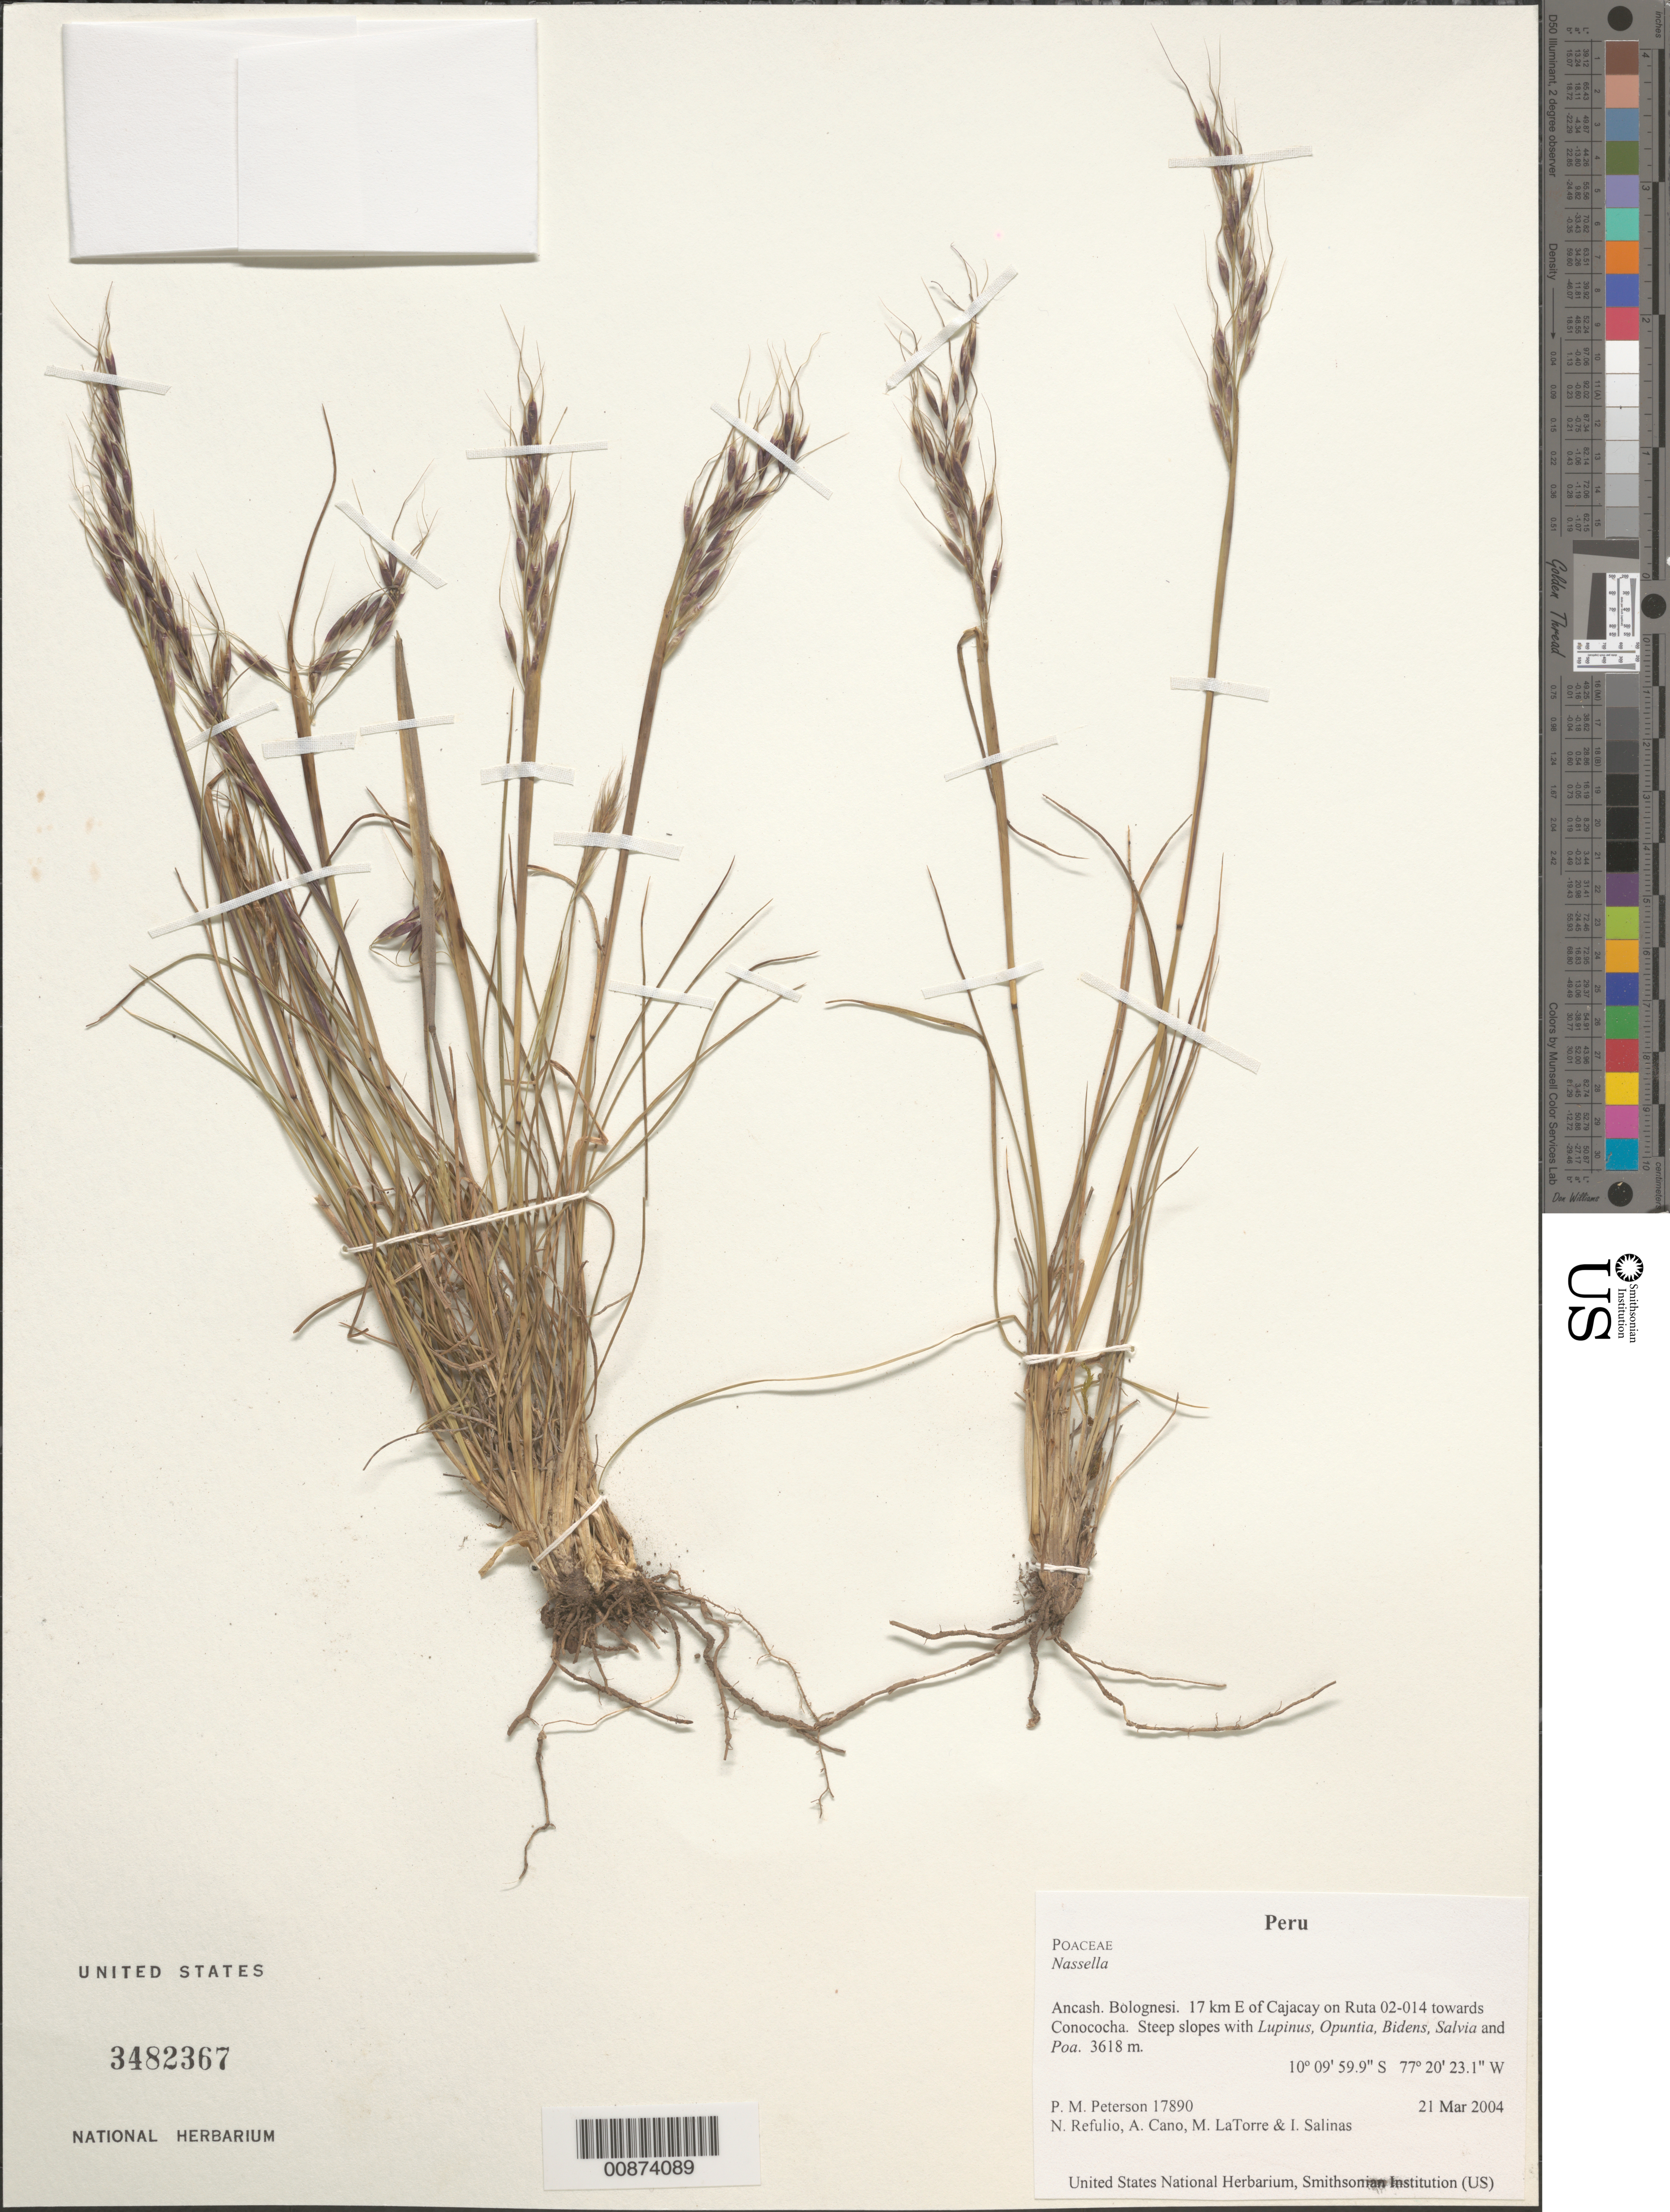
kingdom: Plantae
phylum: Tracheophyta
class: Liliopsida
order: Poales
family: Poaceae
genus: Nassella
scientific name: Nassella sp.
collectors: P. M. Peterson, N. Refulio-Rodríguez, A. Cano, M. Torre & I. Salinas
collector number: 17890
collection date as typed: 21 Mar 2004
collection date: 2004-03-21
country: Peru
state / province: Ancash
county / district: Bolognesi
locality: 17 km E of Cajacay on Ruta 02-014 towards Conococha. Steep slopes with Lupinus, Opuntia, Bidens, Salvia and Poa.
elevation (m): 3618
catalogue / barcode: US 3482367